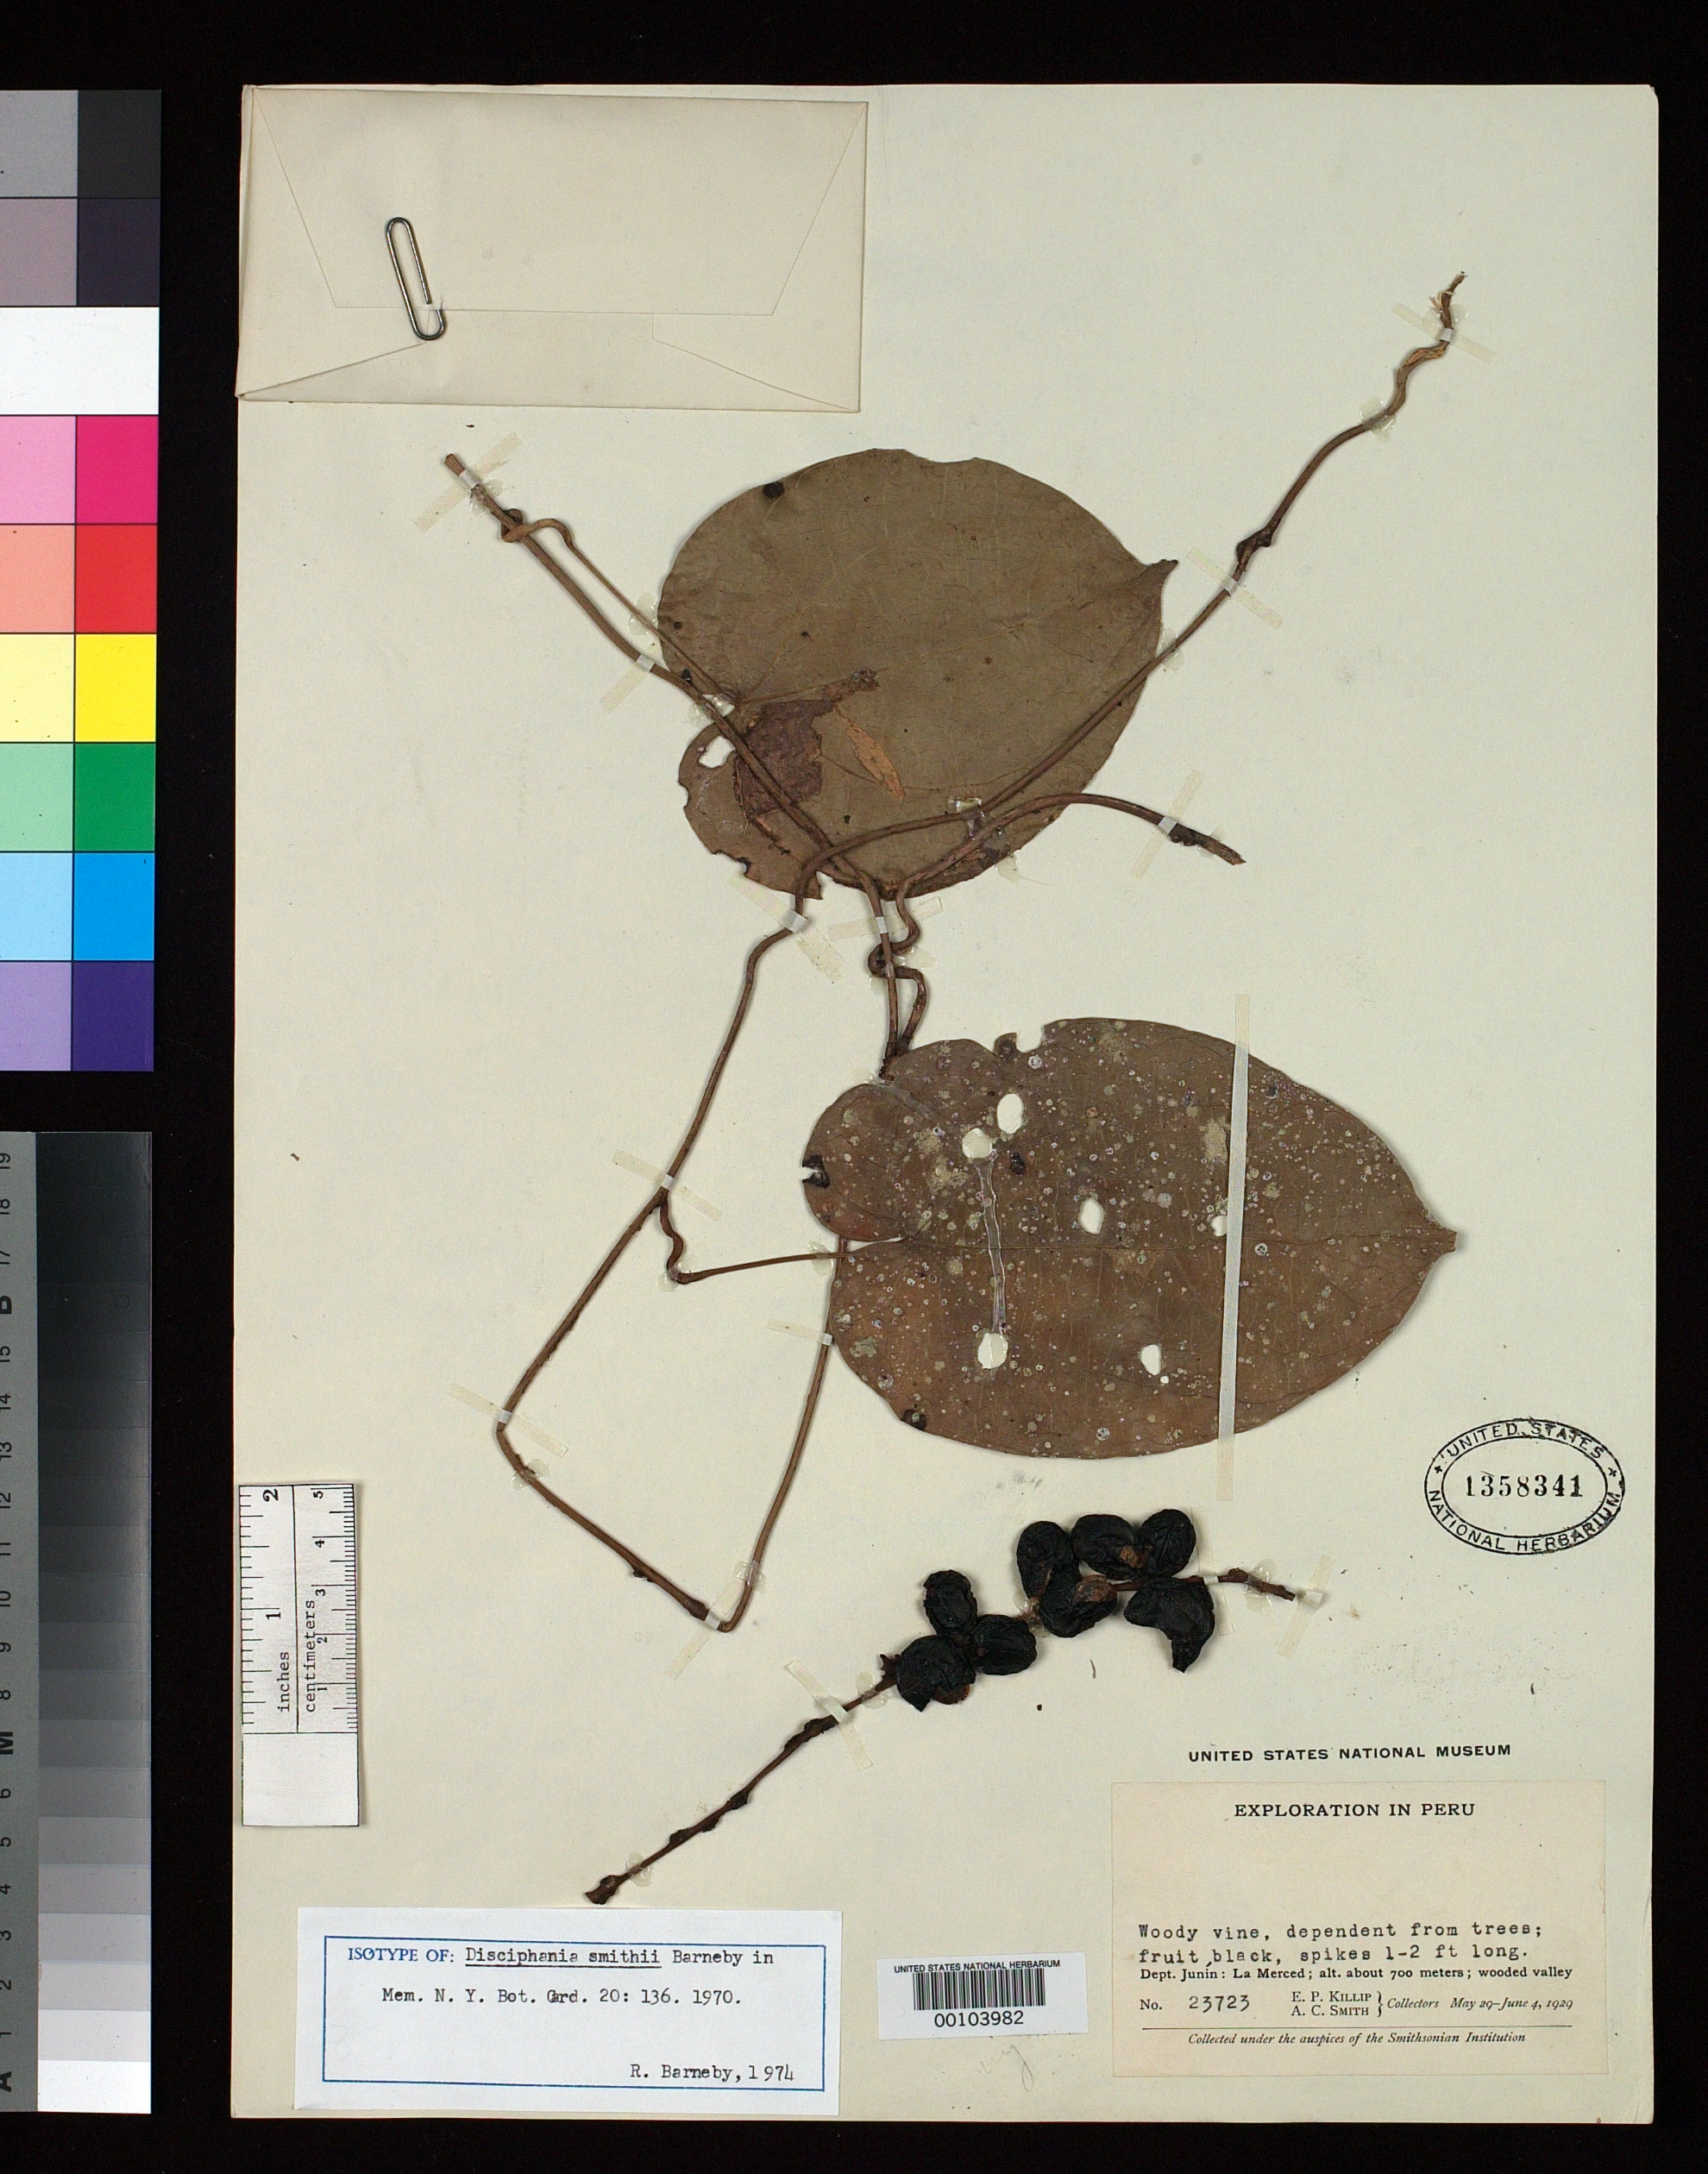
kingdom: Plantae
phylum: Tracheophyta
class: Magnoliopsida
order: Ranunculales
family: Menispermaceae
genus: Disciphania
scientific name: Disciphania smithii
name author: Barneby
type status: Isotype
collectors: E. P. Killip & A. C. Smith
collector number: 23723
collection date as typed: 29 May 1929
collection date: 1929-05-29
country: Peru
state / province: Junín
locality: La Merced, wooded valley.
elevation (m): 700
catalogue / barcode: US 1358341